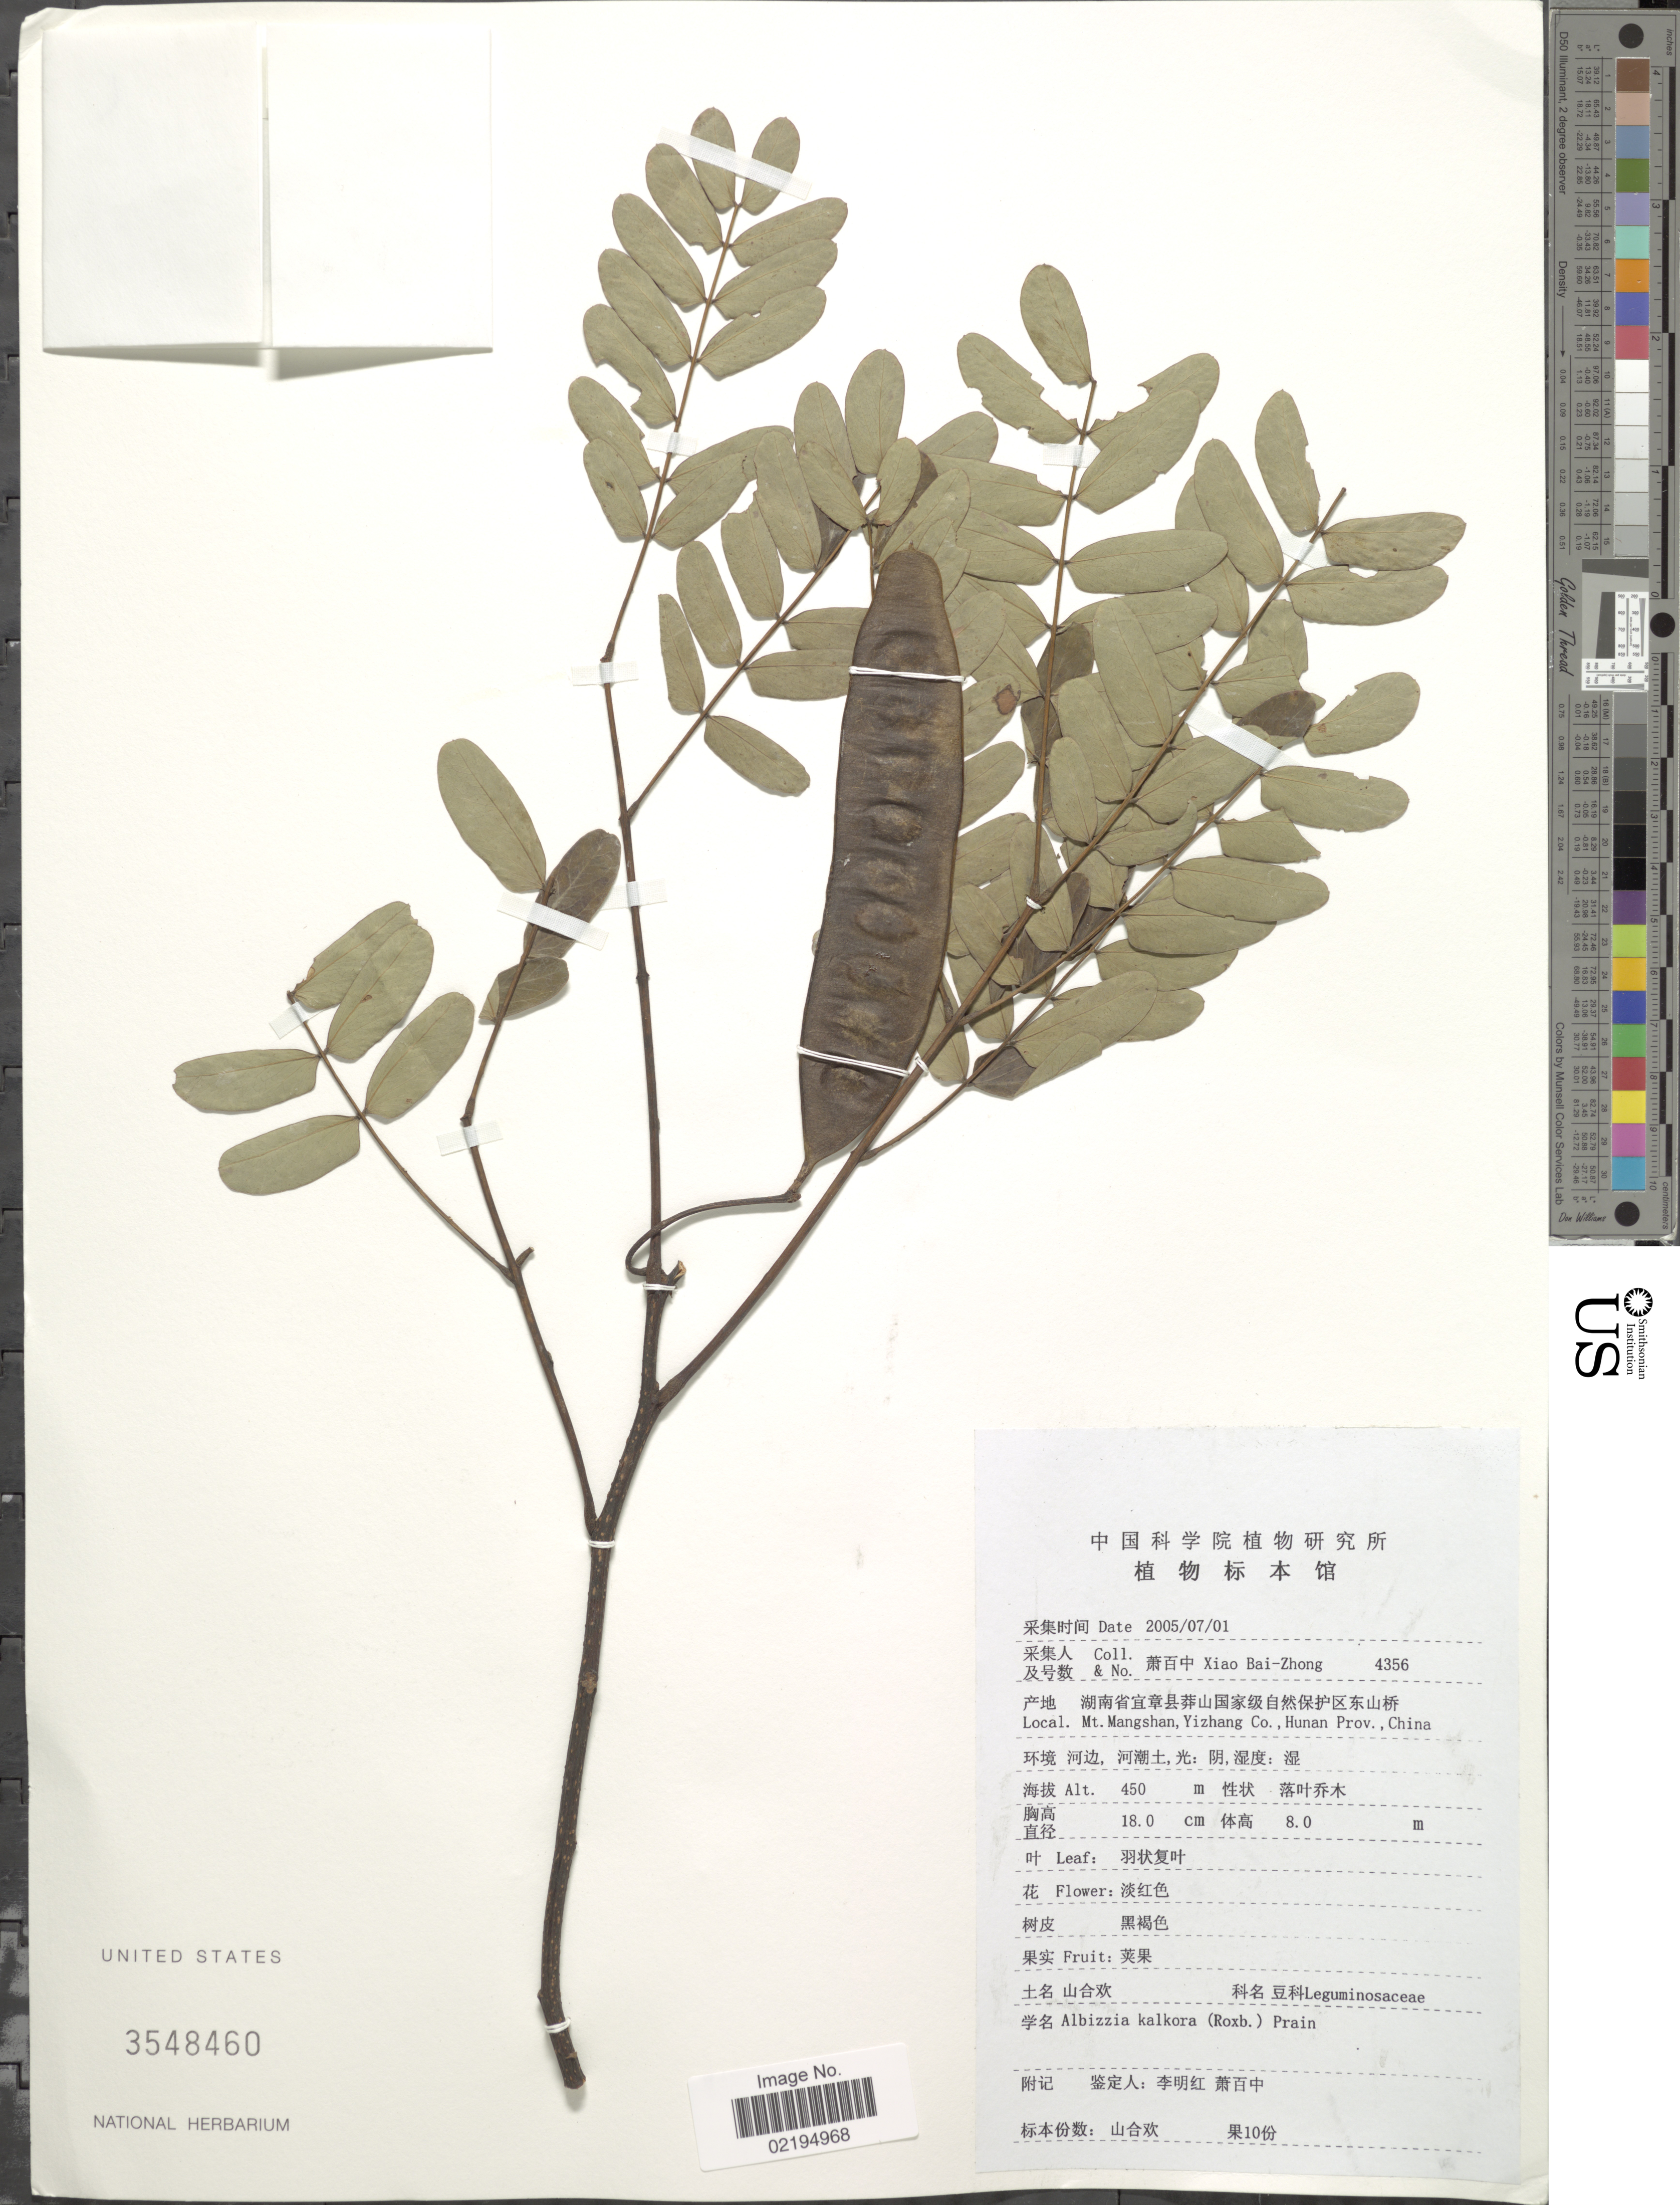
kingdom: Plantae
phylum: Tracheophyta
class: Magnoliopsida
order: Fabales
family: Fabaceae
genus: Albizia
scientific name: Albizia kalkora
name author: (Roxb.) Prain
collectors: B. Z. Xiao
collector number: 4356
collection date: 2005-07-01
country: China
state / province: Hunan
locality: Mt. Mangshan, Yizhang.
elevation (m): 450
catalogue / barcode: US 3548460